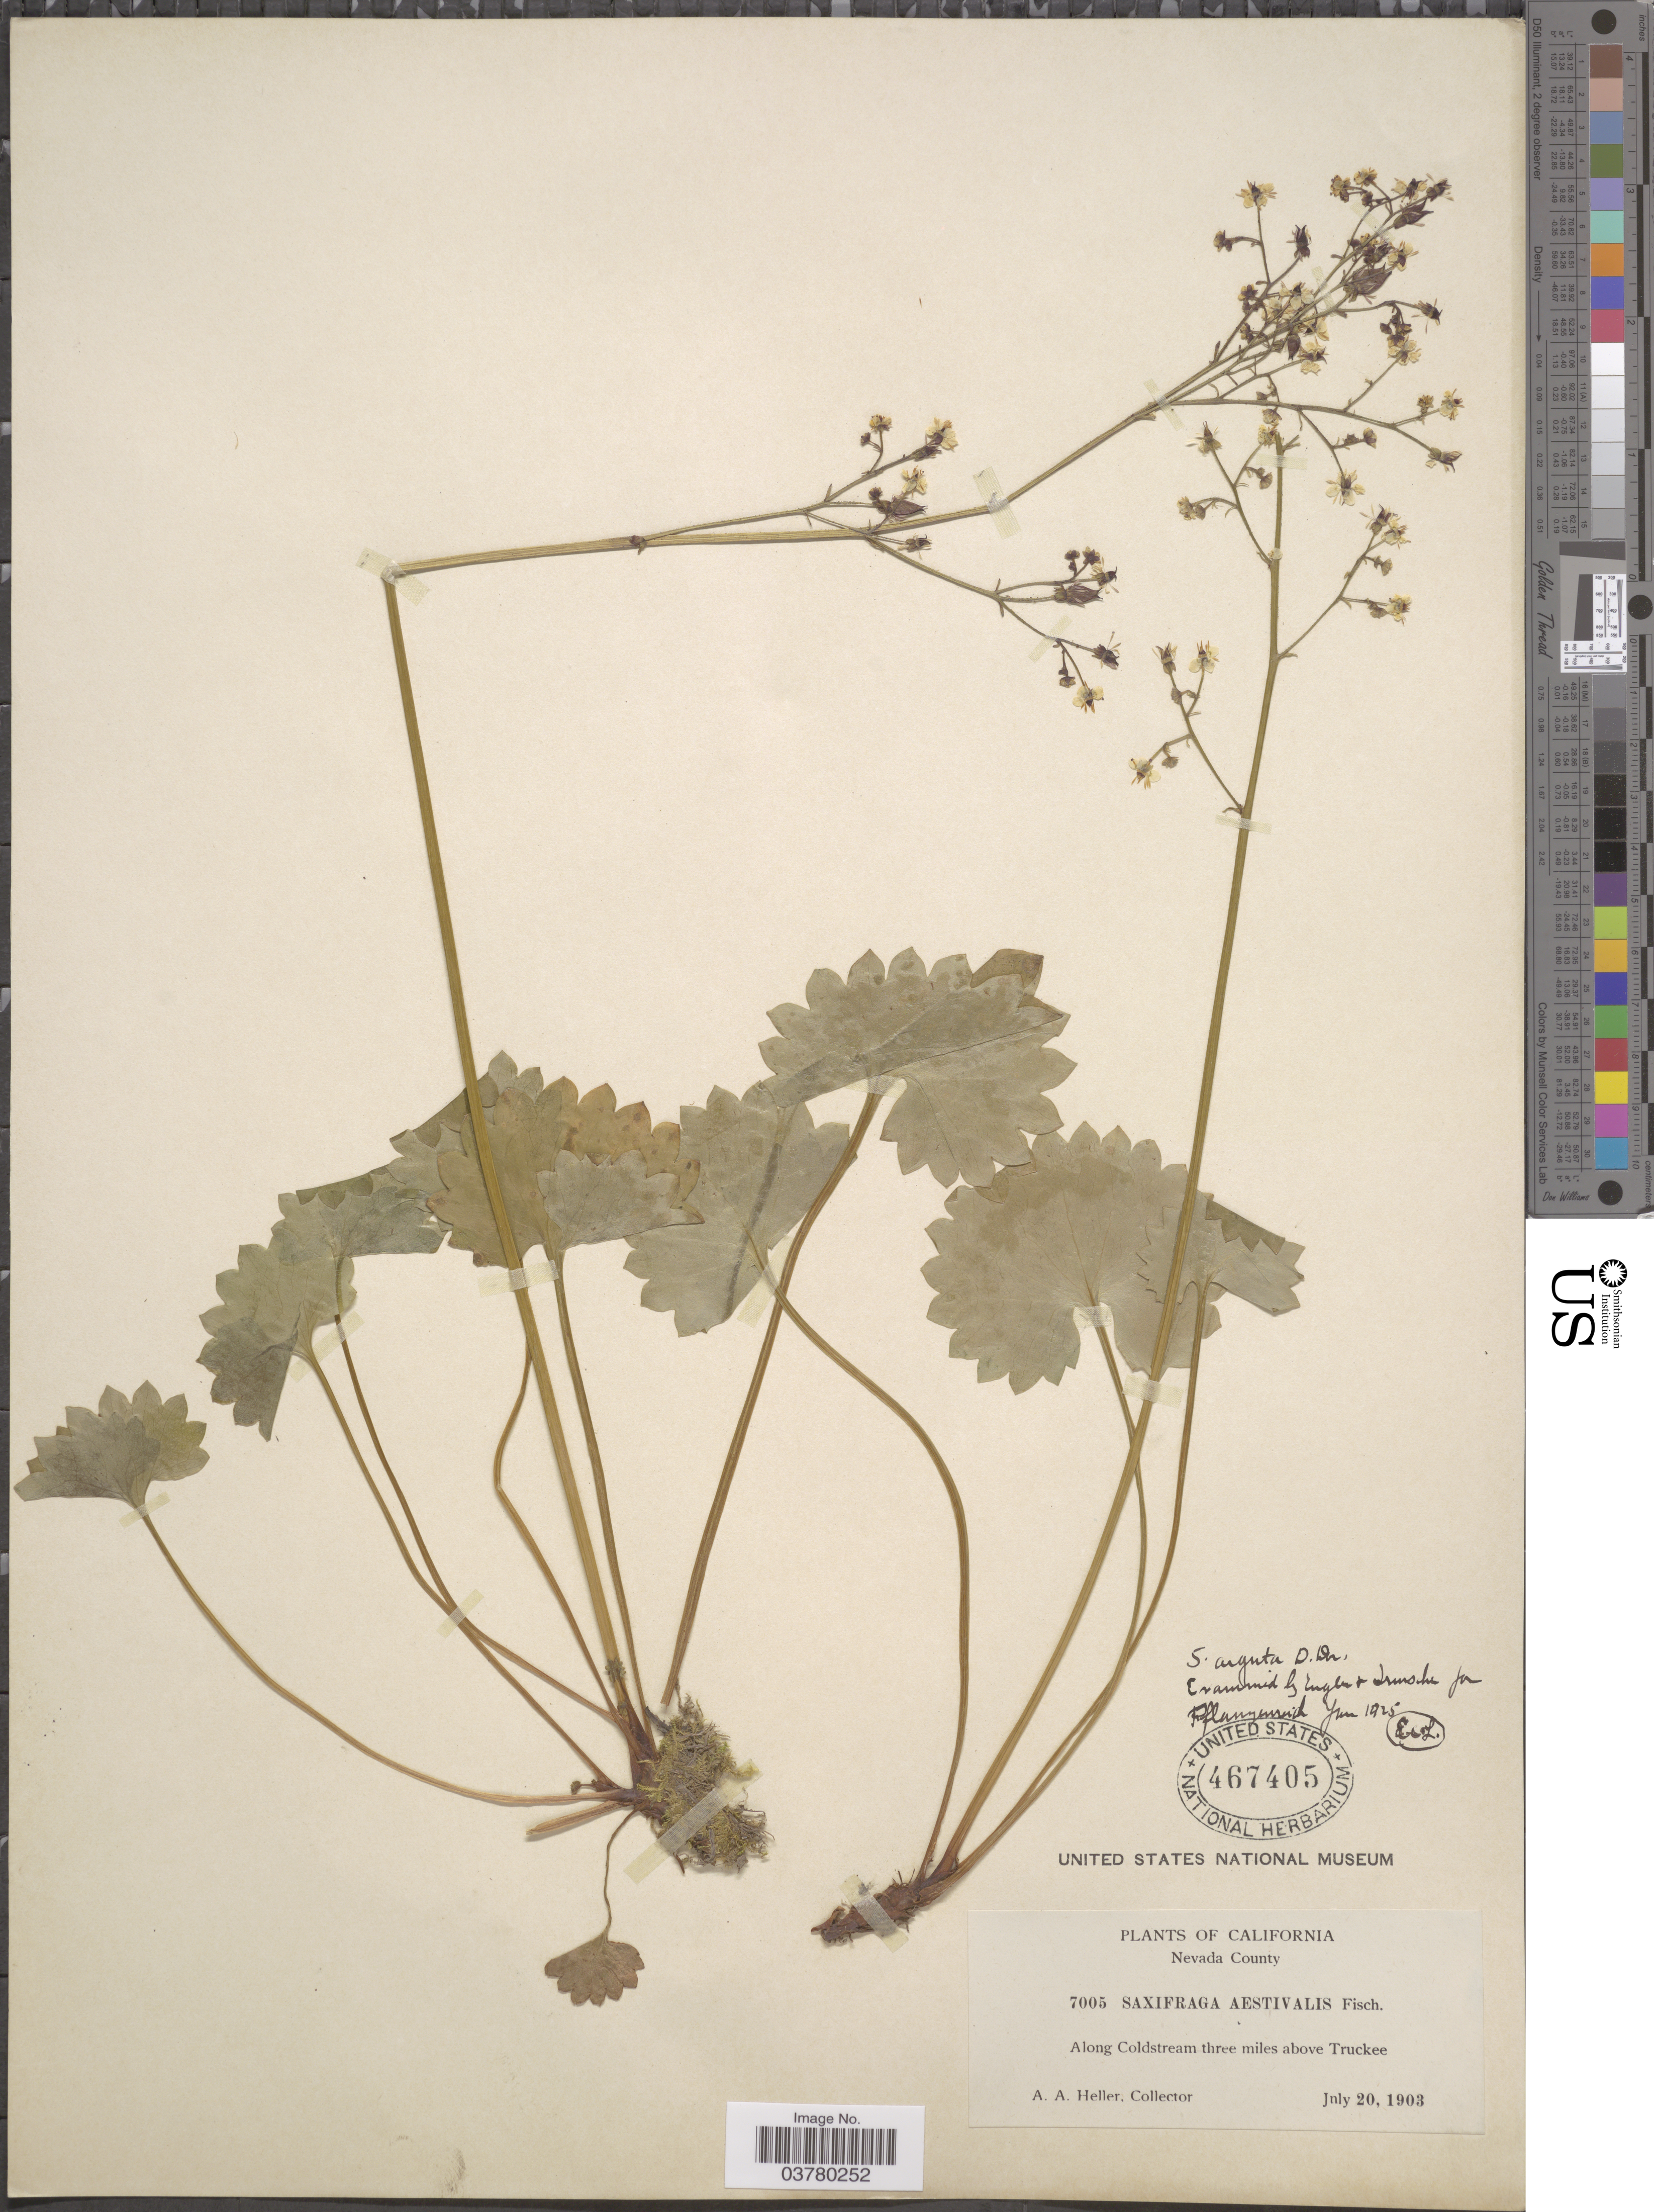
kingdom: Plantae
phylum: Tracheophyta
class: Magnoliopsida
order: Saxifragales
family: Saxifragaceae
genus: Micranthes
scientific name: Micranthes odontoloma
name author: (Piper) A. Heller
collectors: A. A. Heller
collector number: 7005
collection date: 1903-07-20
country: United States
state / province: California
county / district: Nevada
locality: Nevada County. Along Coldstream three miles above Truckee.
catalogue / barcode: US 467405